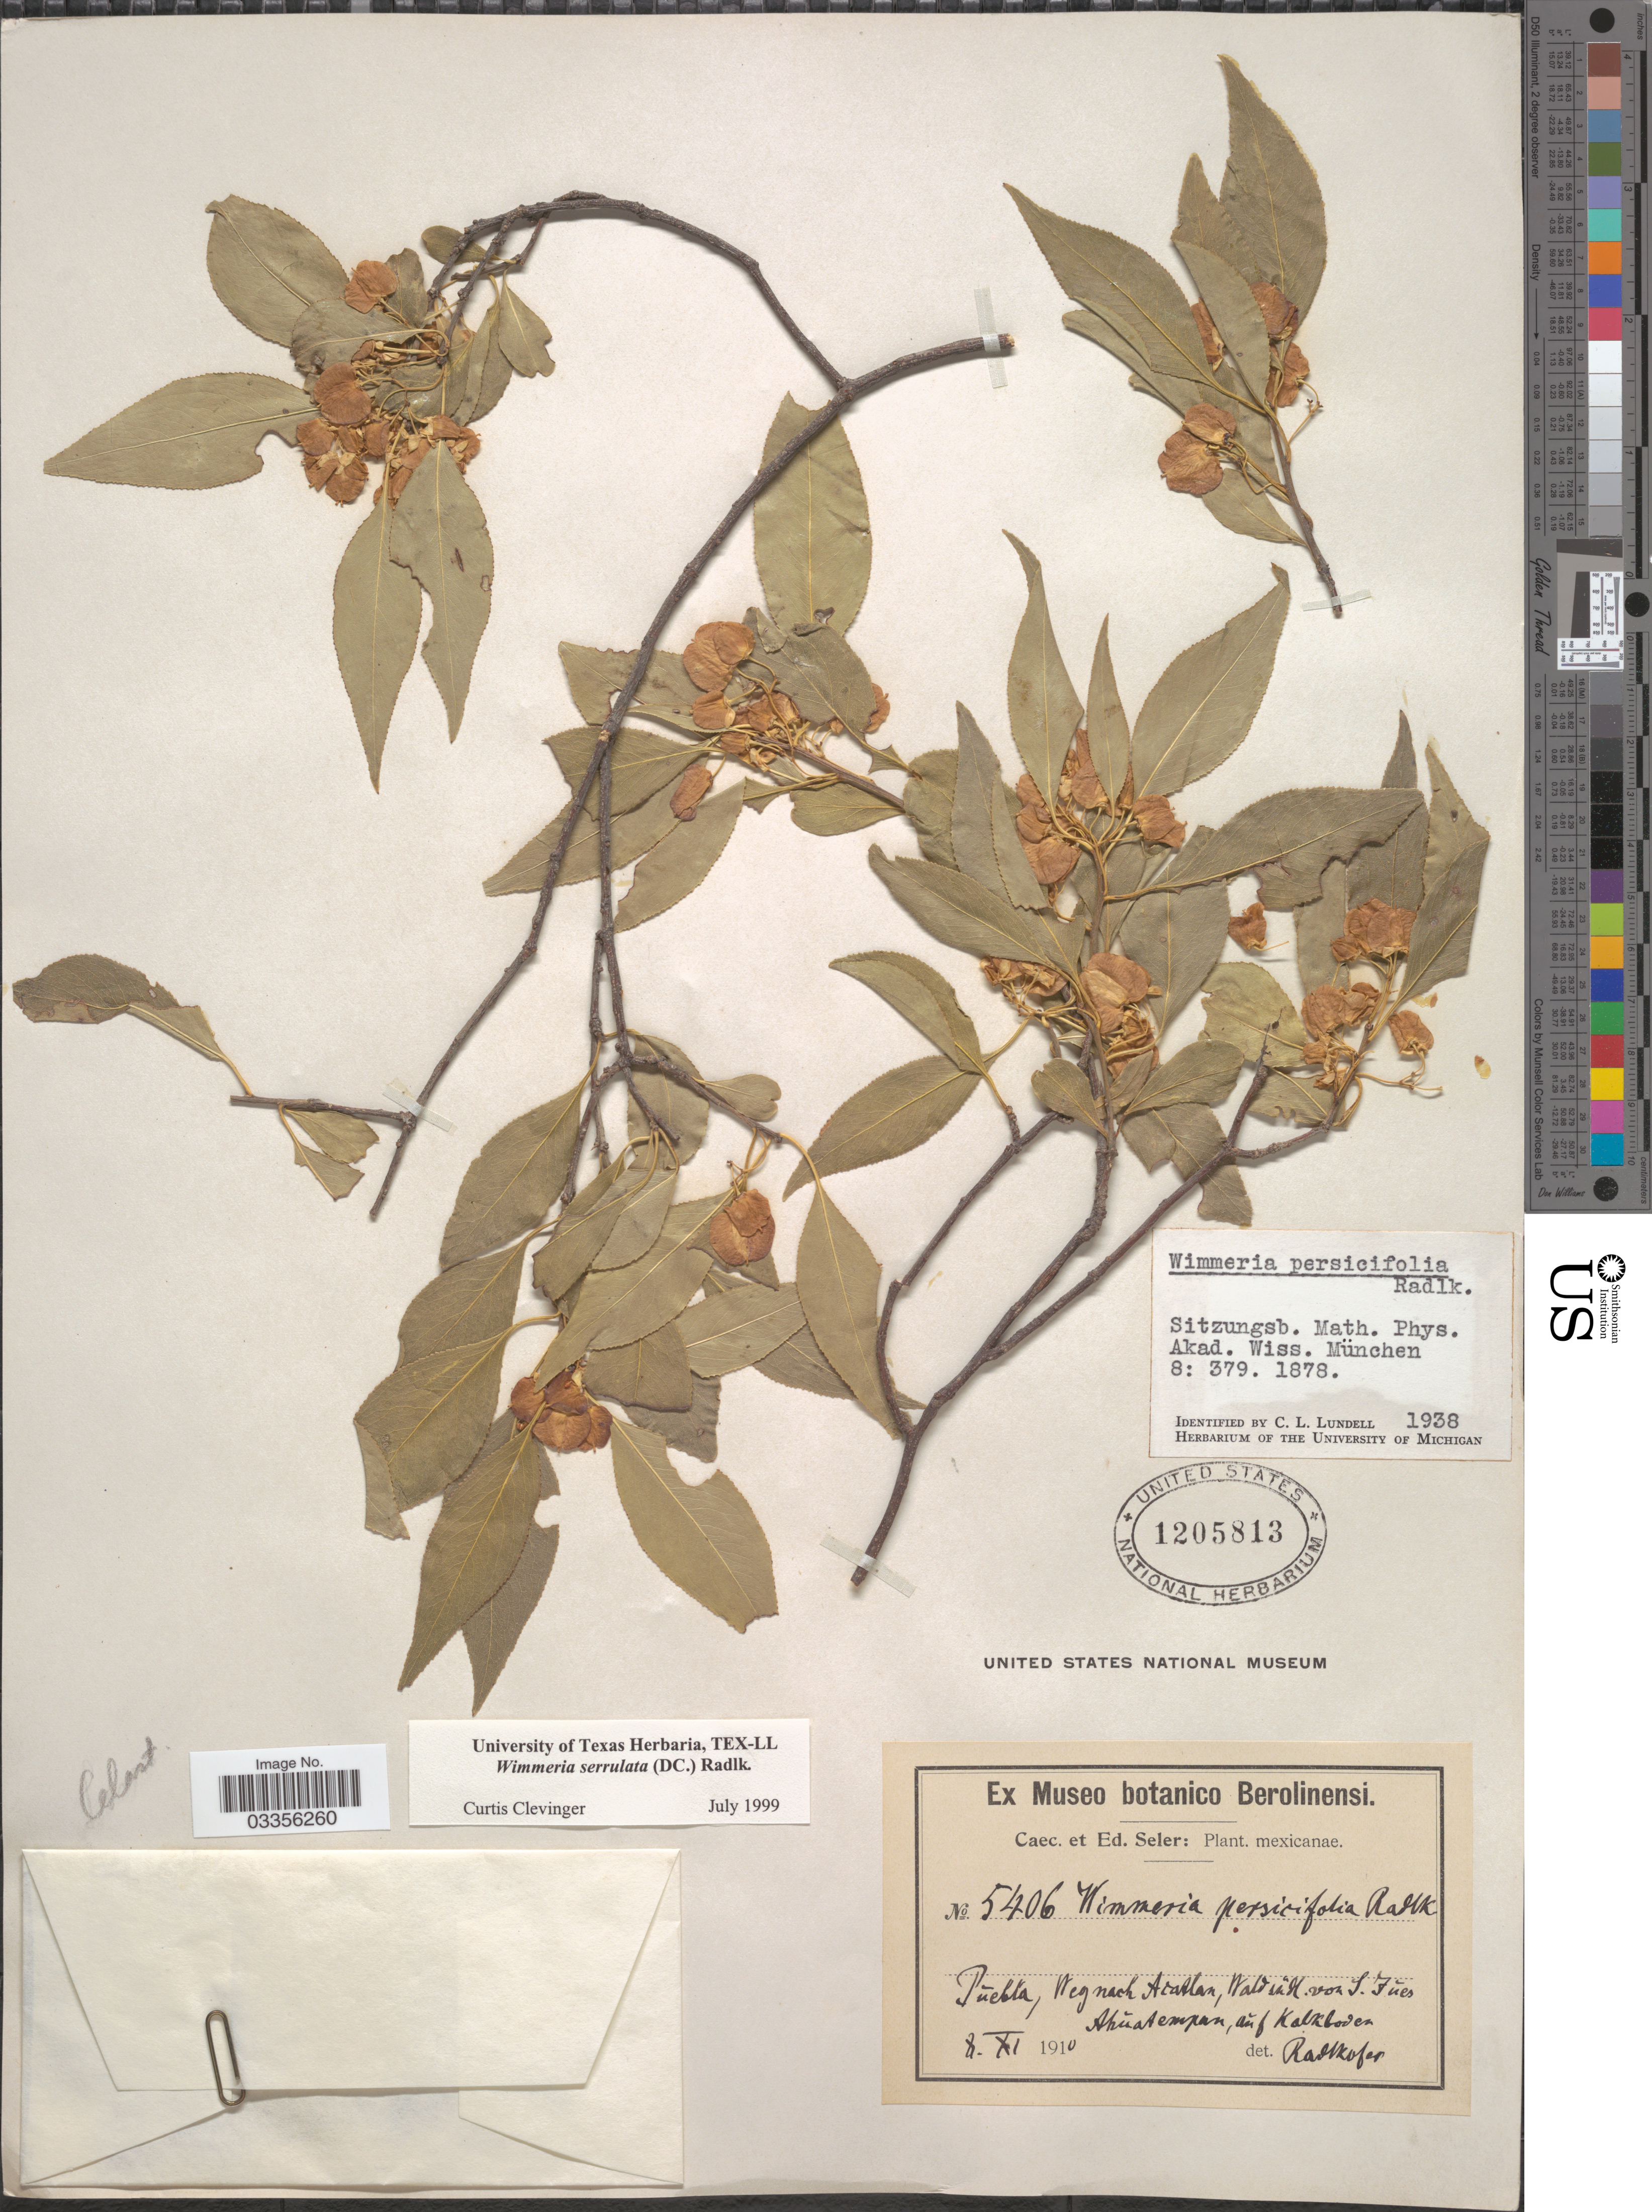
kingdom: Plantae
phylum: Tracheophyta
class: Magnoliopsida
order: Celastrales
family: Celastraceae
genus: Wimmeria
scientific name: Wimmeria serrulata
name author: (DC.) Radlk.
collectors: C. Seler & E. G. Seler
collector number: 5406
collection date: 1910-11-08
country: Mexico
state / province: Puebla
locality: Weg nach Acatlan, Wald südl. von S. Fúes Ahŭatempan, aŭf Kalkboden. [interpreted]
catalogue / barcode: US 1205813